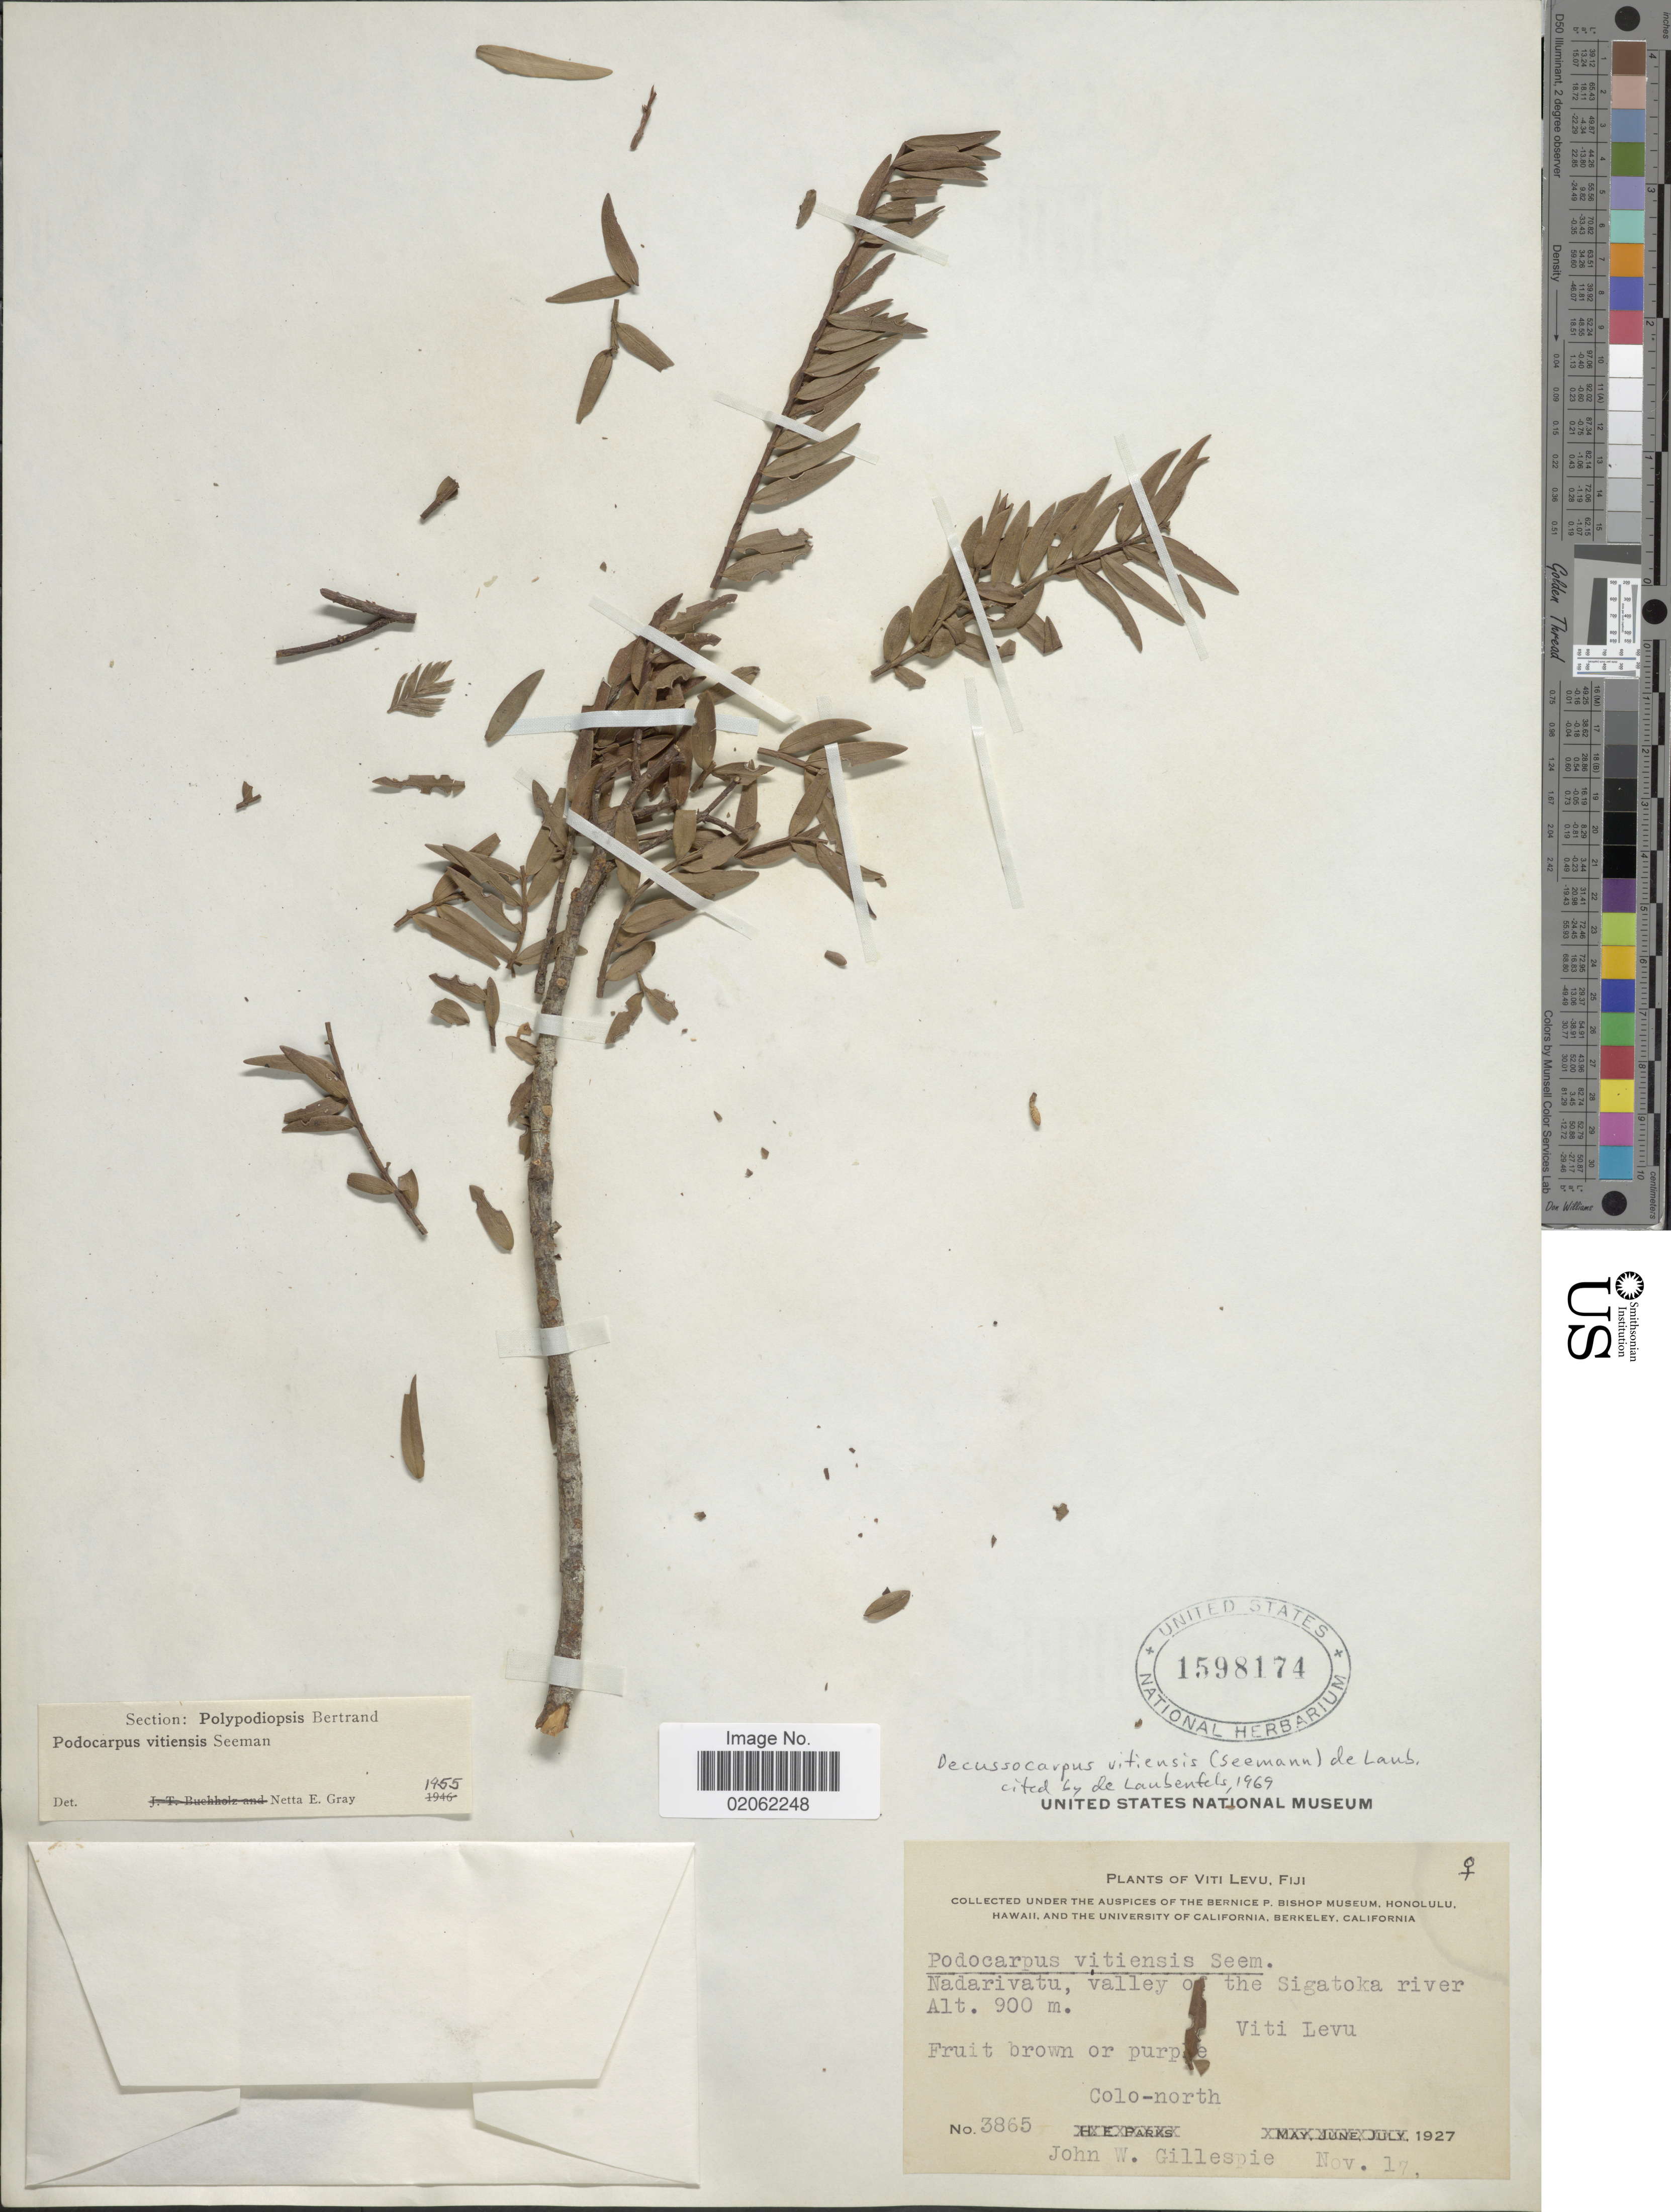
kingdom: Plantae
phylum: Tracheophyta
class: Pinopsida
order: Pinales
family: Podocarpaceae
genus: Decussocarpus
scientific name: Decussocarpus vitiensis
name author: Seem.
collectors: J. W. Gillespie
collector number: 3865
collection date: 1927-11-17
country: Fiji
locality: Nadarivatu, valley of the Sigatoka river, Viti Levu, Colo-north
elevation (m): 900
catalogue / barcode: US 1598174